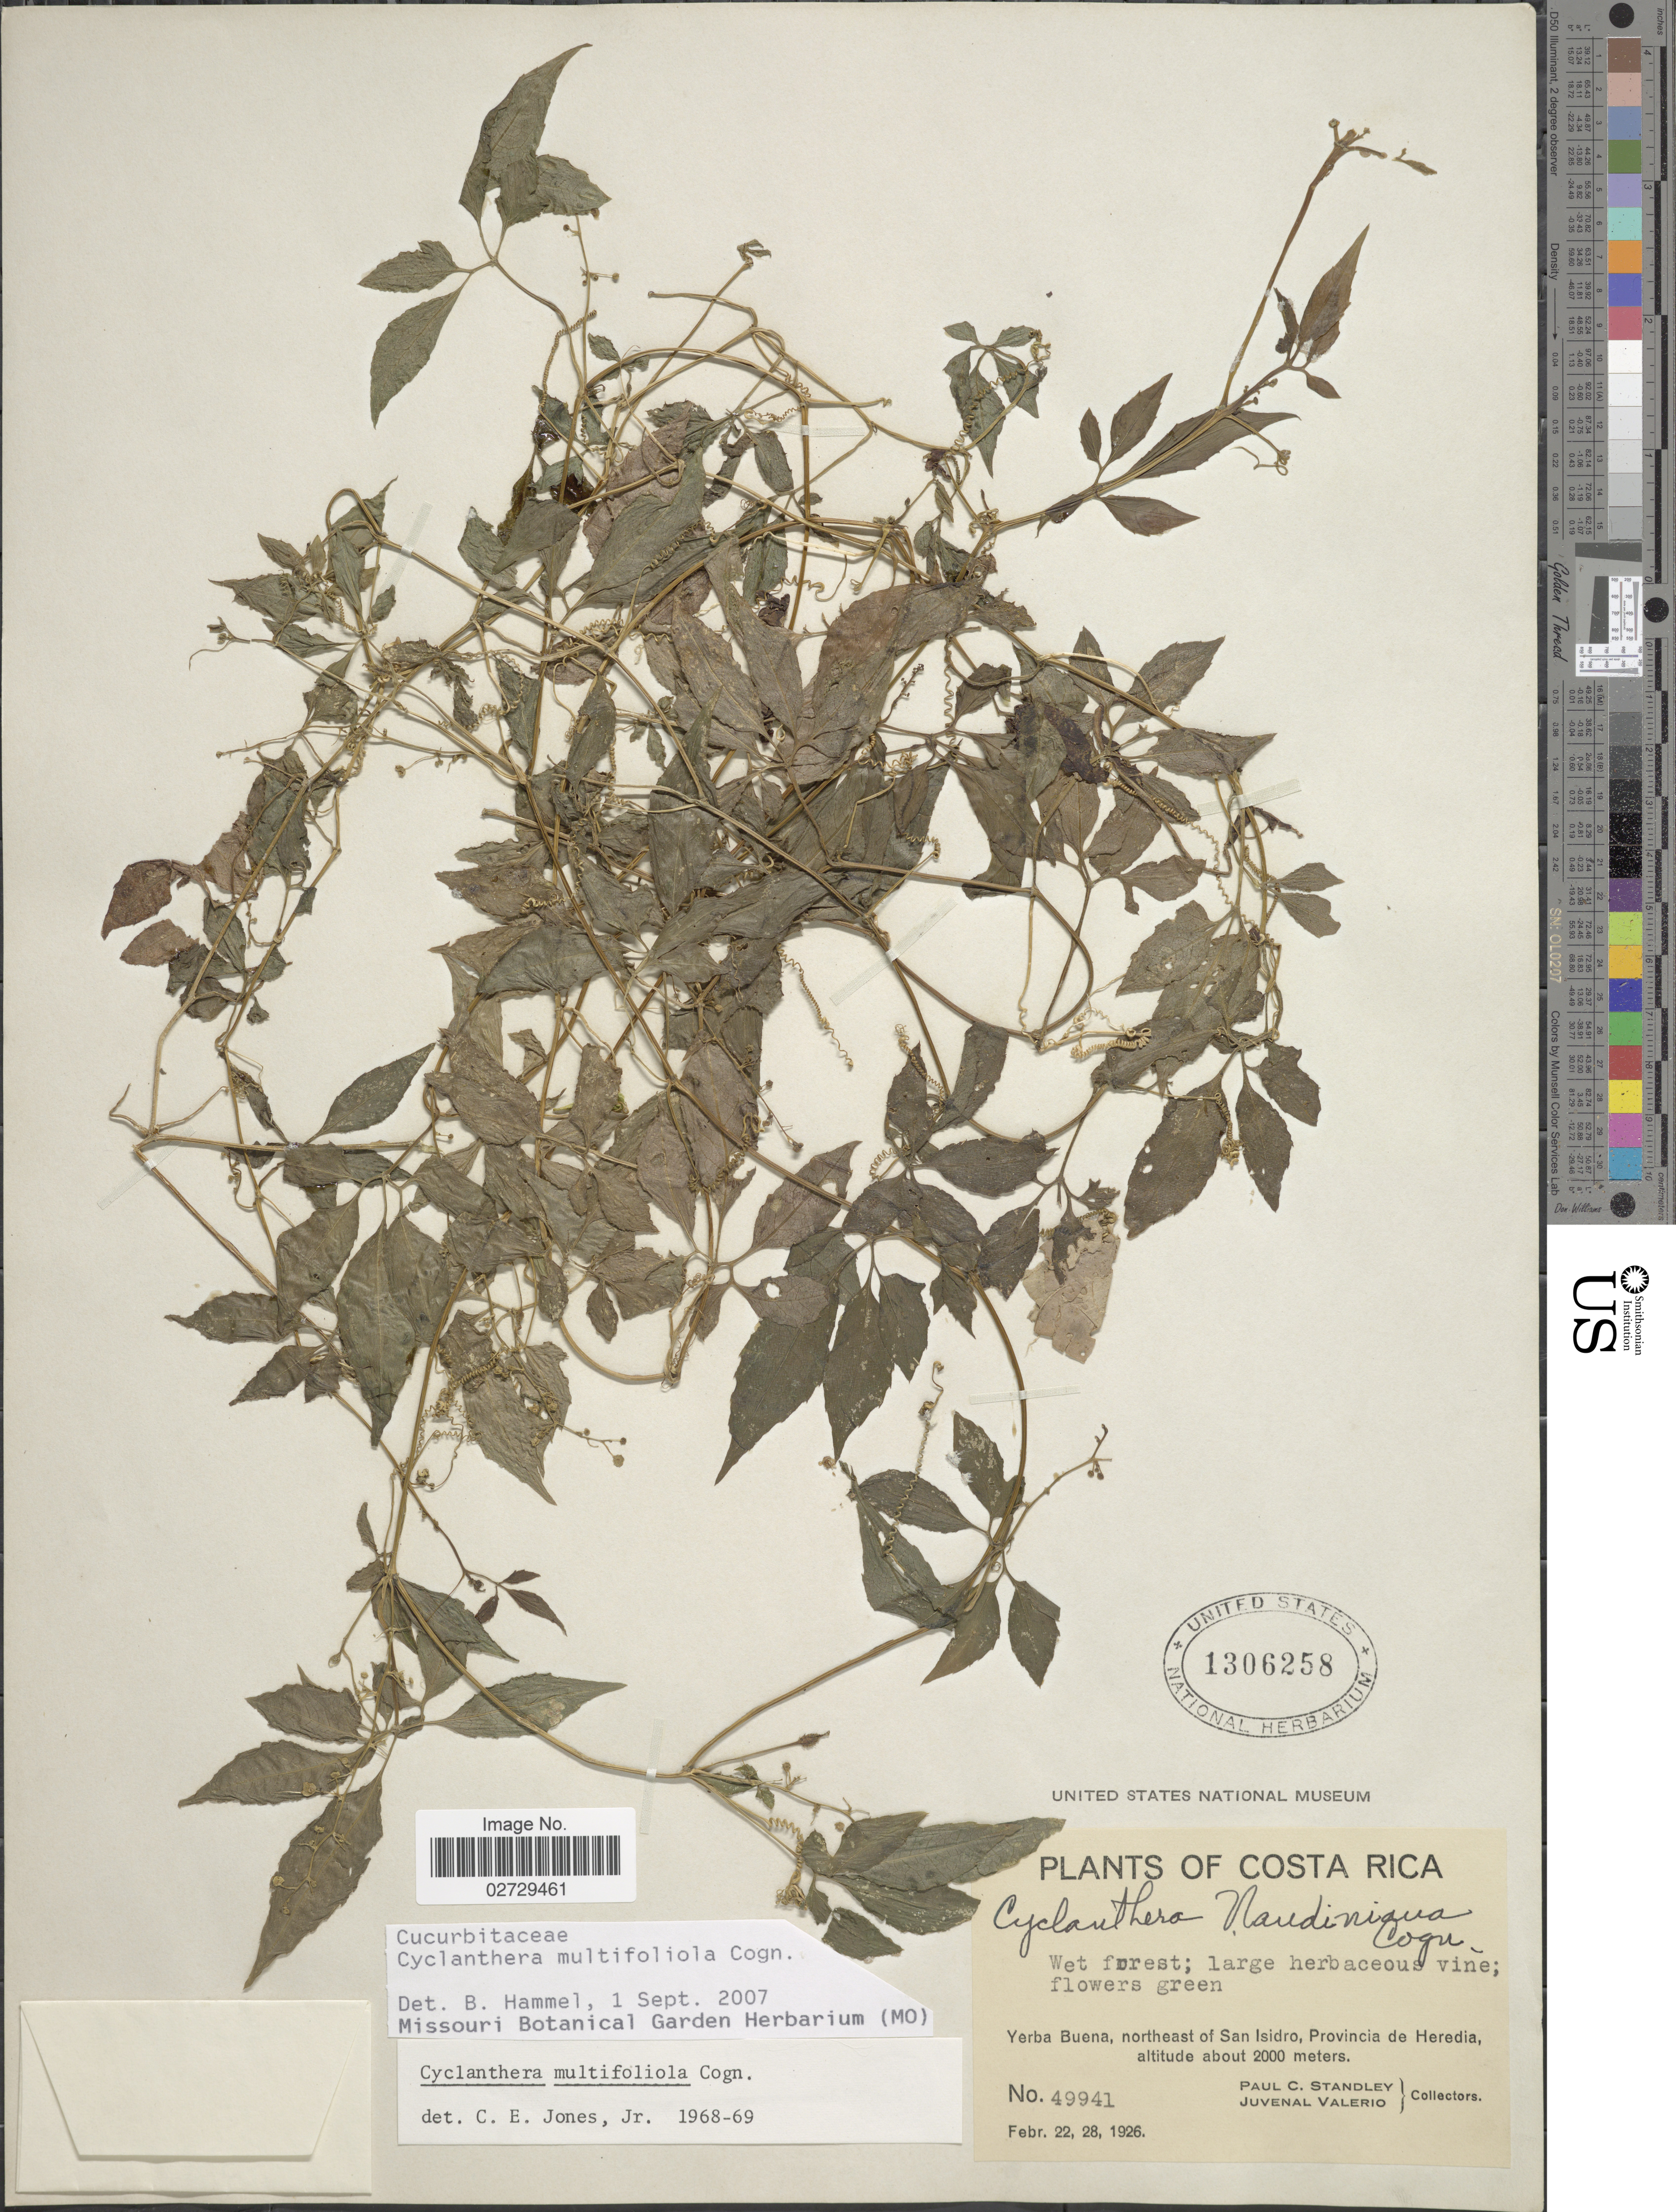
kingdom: Plantae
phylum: Tracheophyta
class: Magnoliopsida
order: Cucurbitales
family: Cucurbitaceae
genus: Cyclanthera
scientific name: Cyclanthera multifoliolata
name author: Cogn.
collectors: P. C. Standley & J. Valerio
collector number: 49941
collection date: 1926-02-22/1926-02-28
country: Costa Rica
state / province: Heredia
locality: Yerba Buena, northeast of San Isidro.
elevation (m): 2000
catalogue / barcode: US 1306258